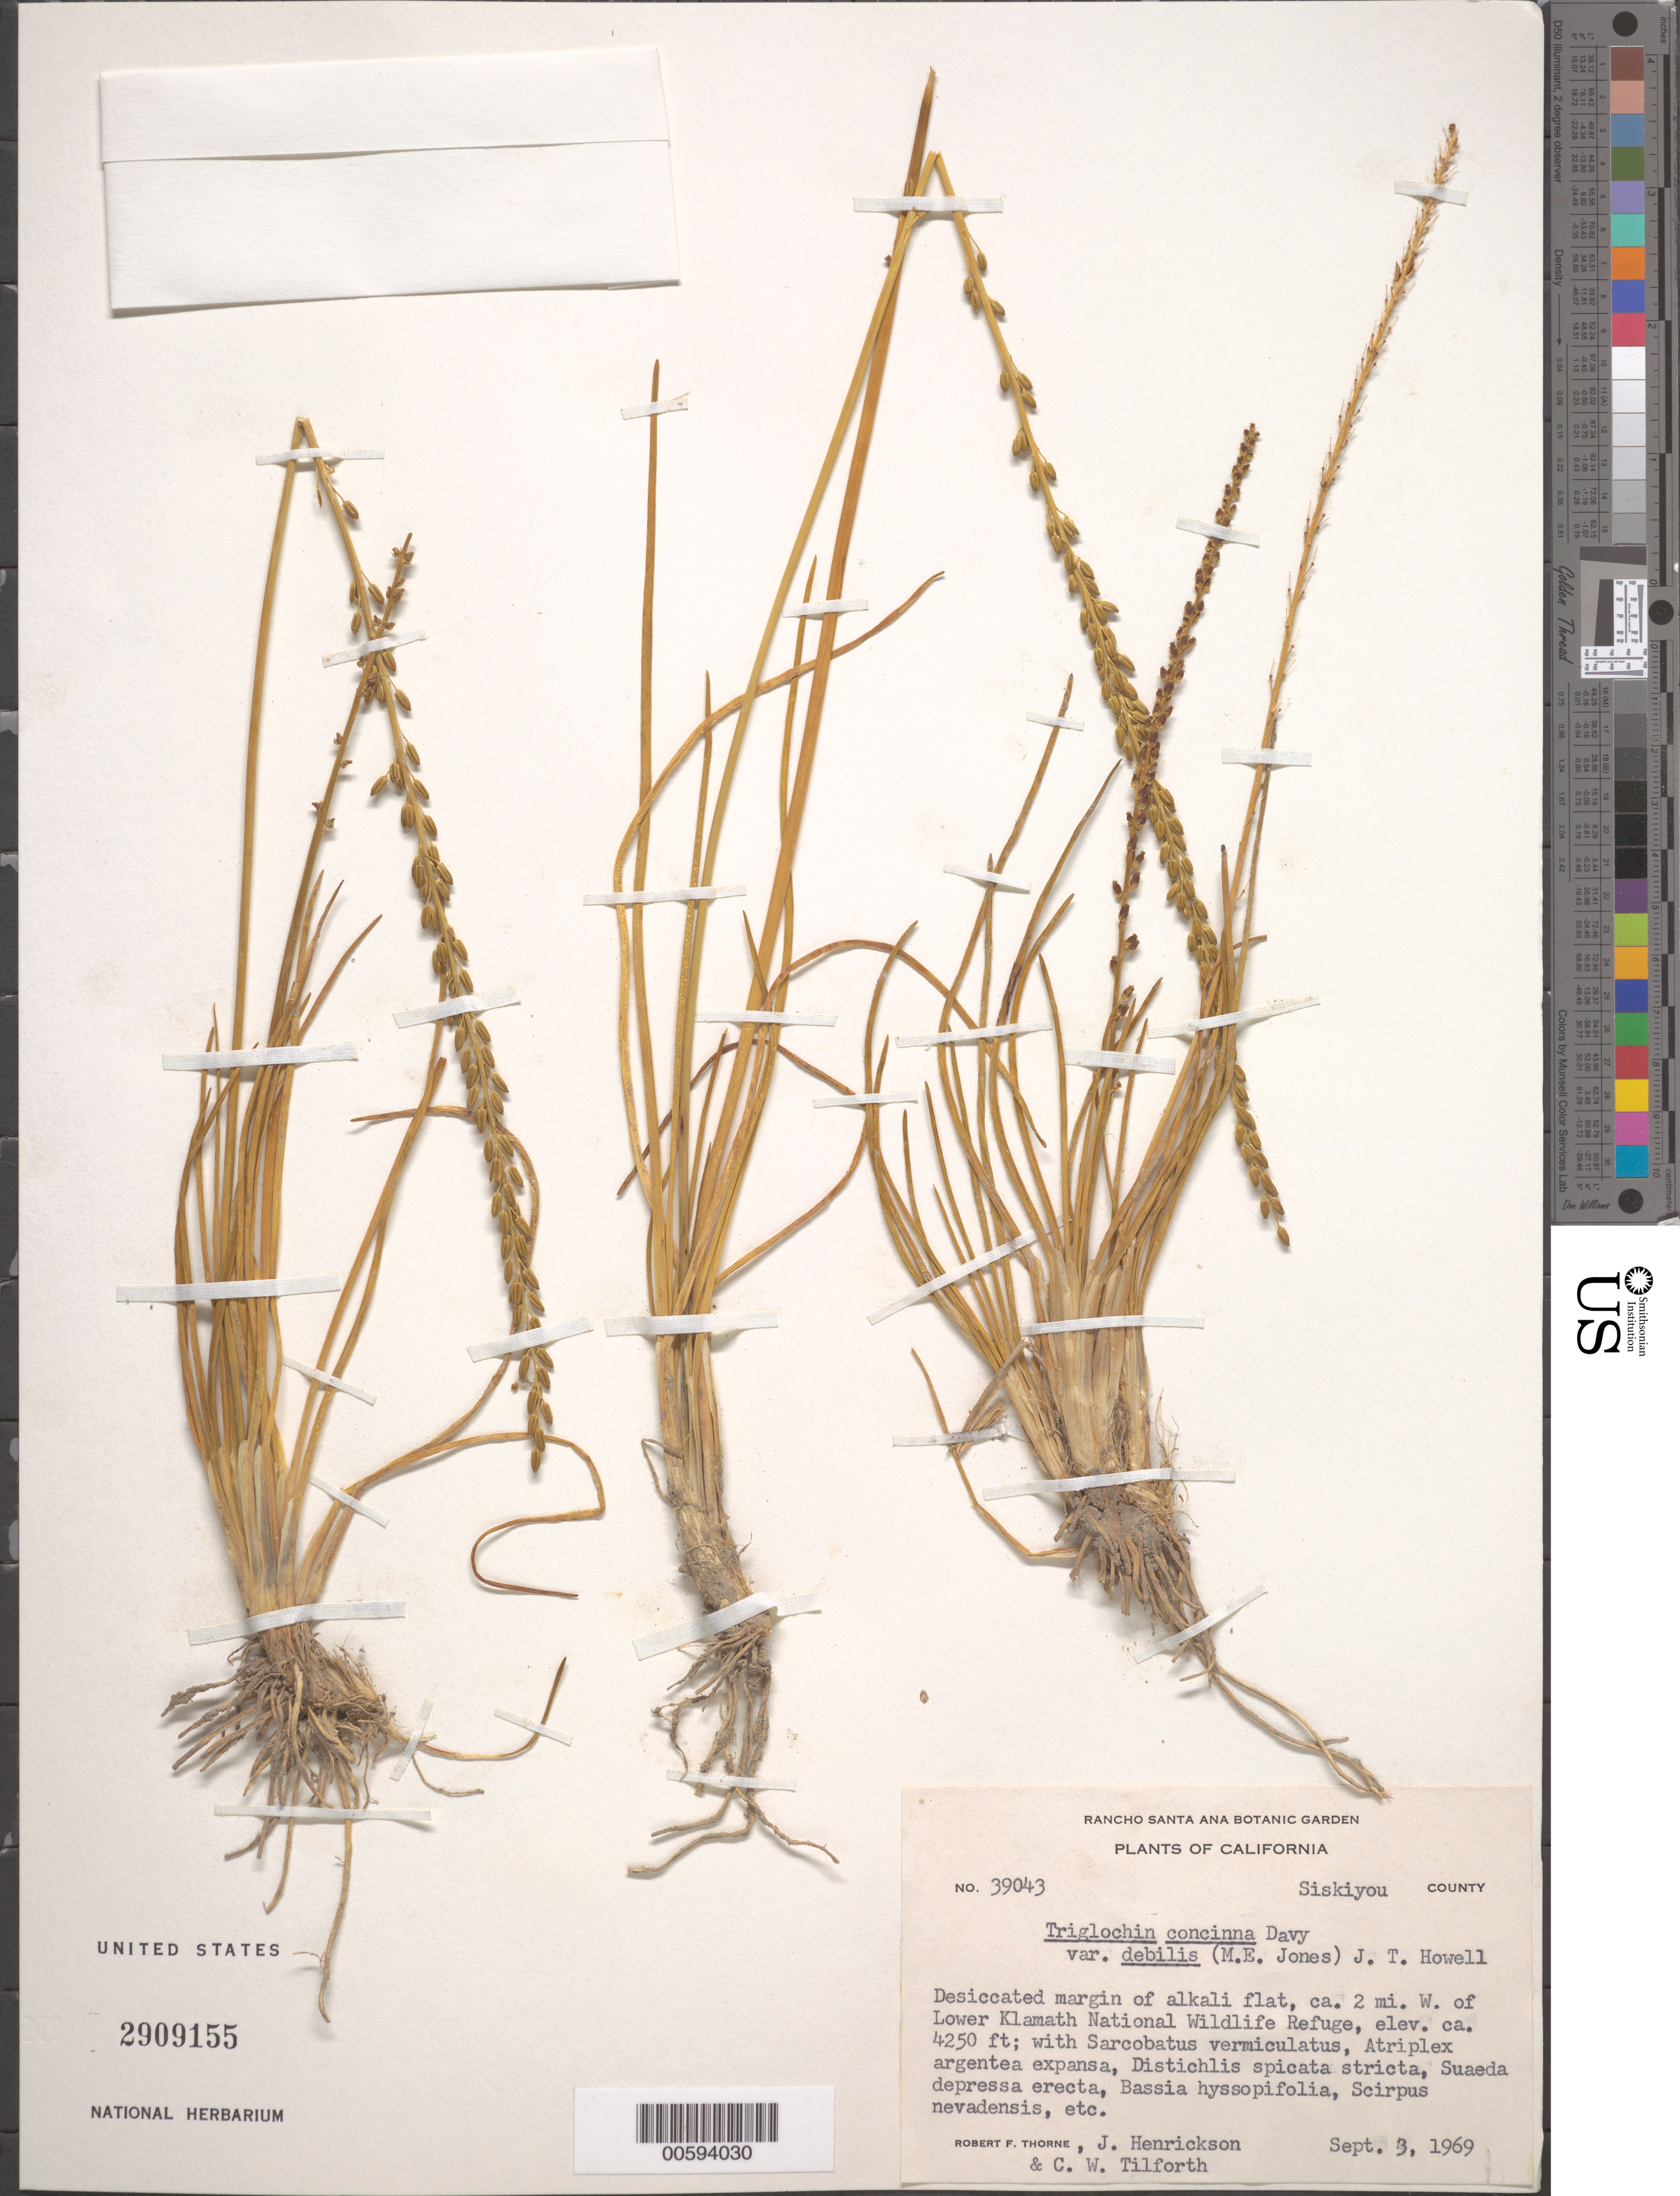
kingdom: Plantae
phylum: Tracheophyta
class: Liliopsida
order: Alismatales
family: Juncaginaceae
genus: Triglochin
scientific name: Triglochin concinna var. debilis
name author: (M.E. Jones) J.T. Howell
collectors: R. F. Thorne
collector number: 39043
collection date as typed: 03 Sep 1969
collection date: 1969-09-03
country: United States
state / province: California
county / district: Siskiyou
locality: W of Lower Klamath National Wildlife Refuge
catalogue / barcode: US 2909155